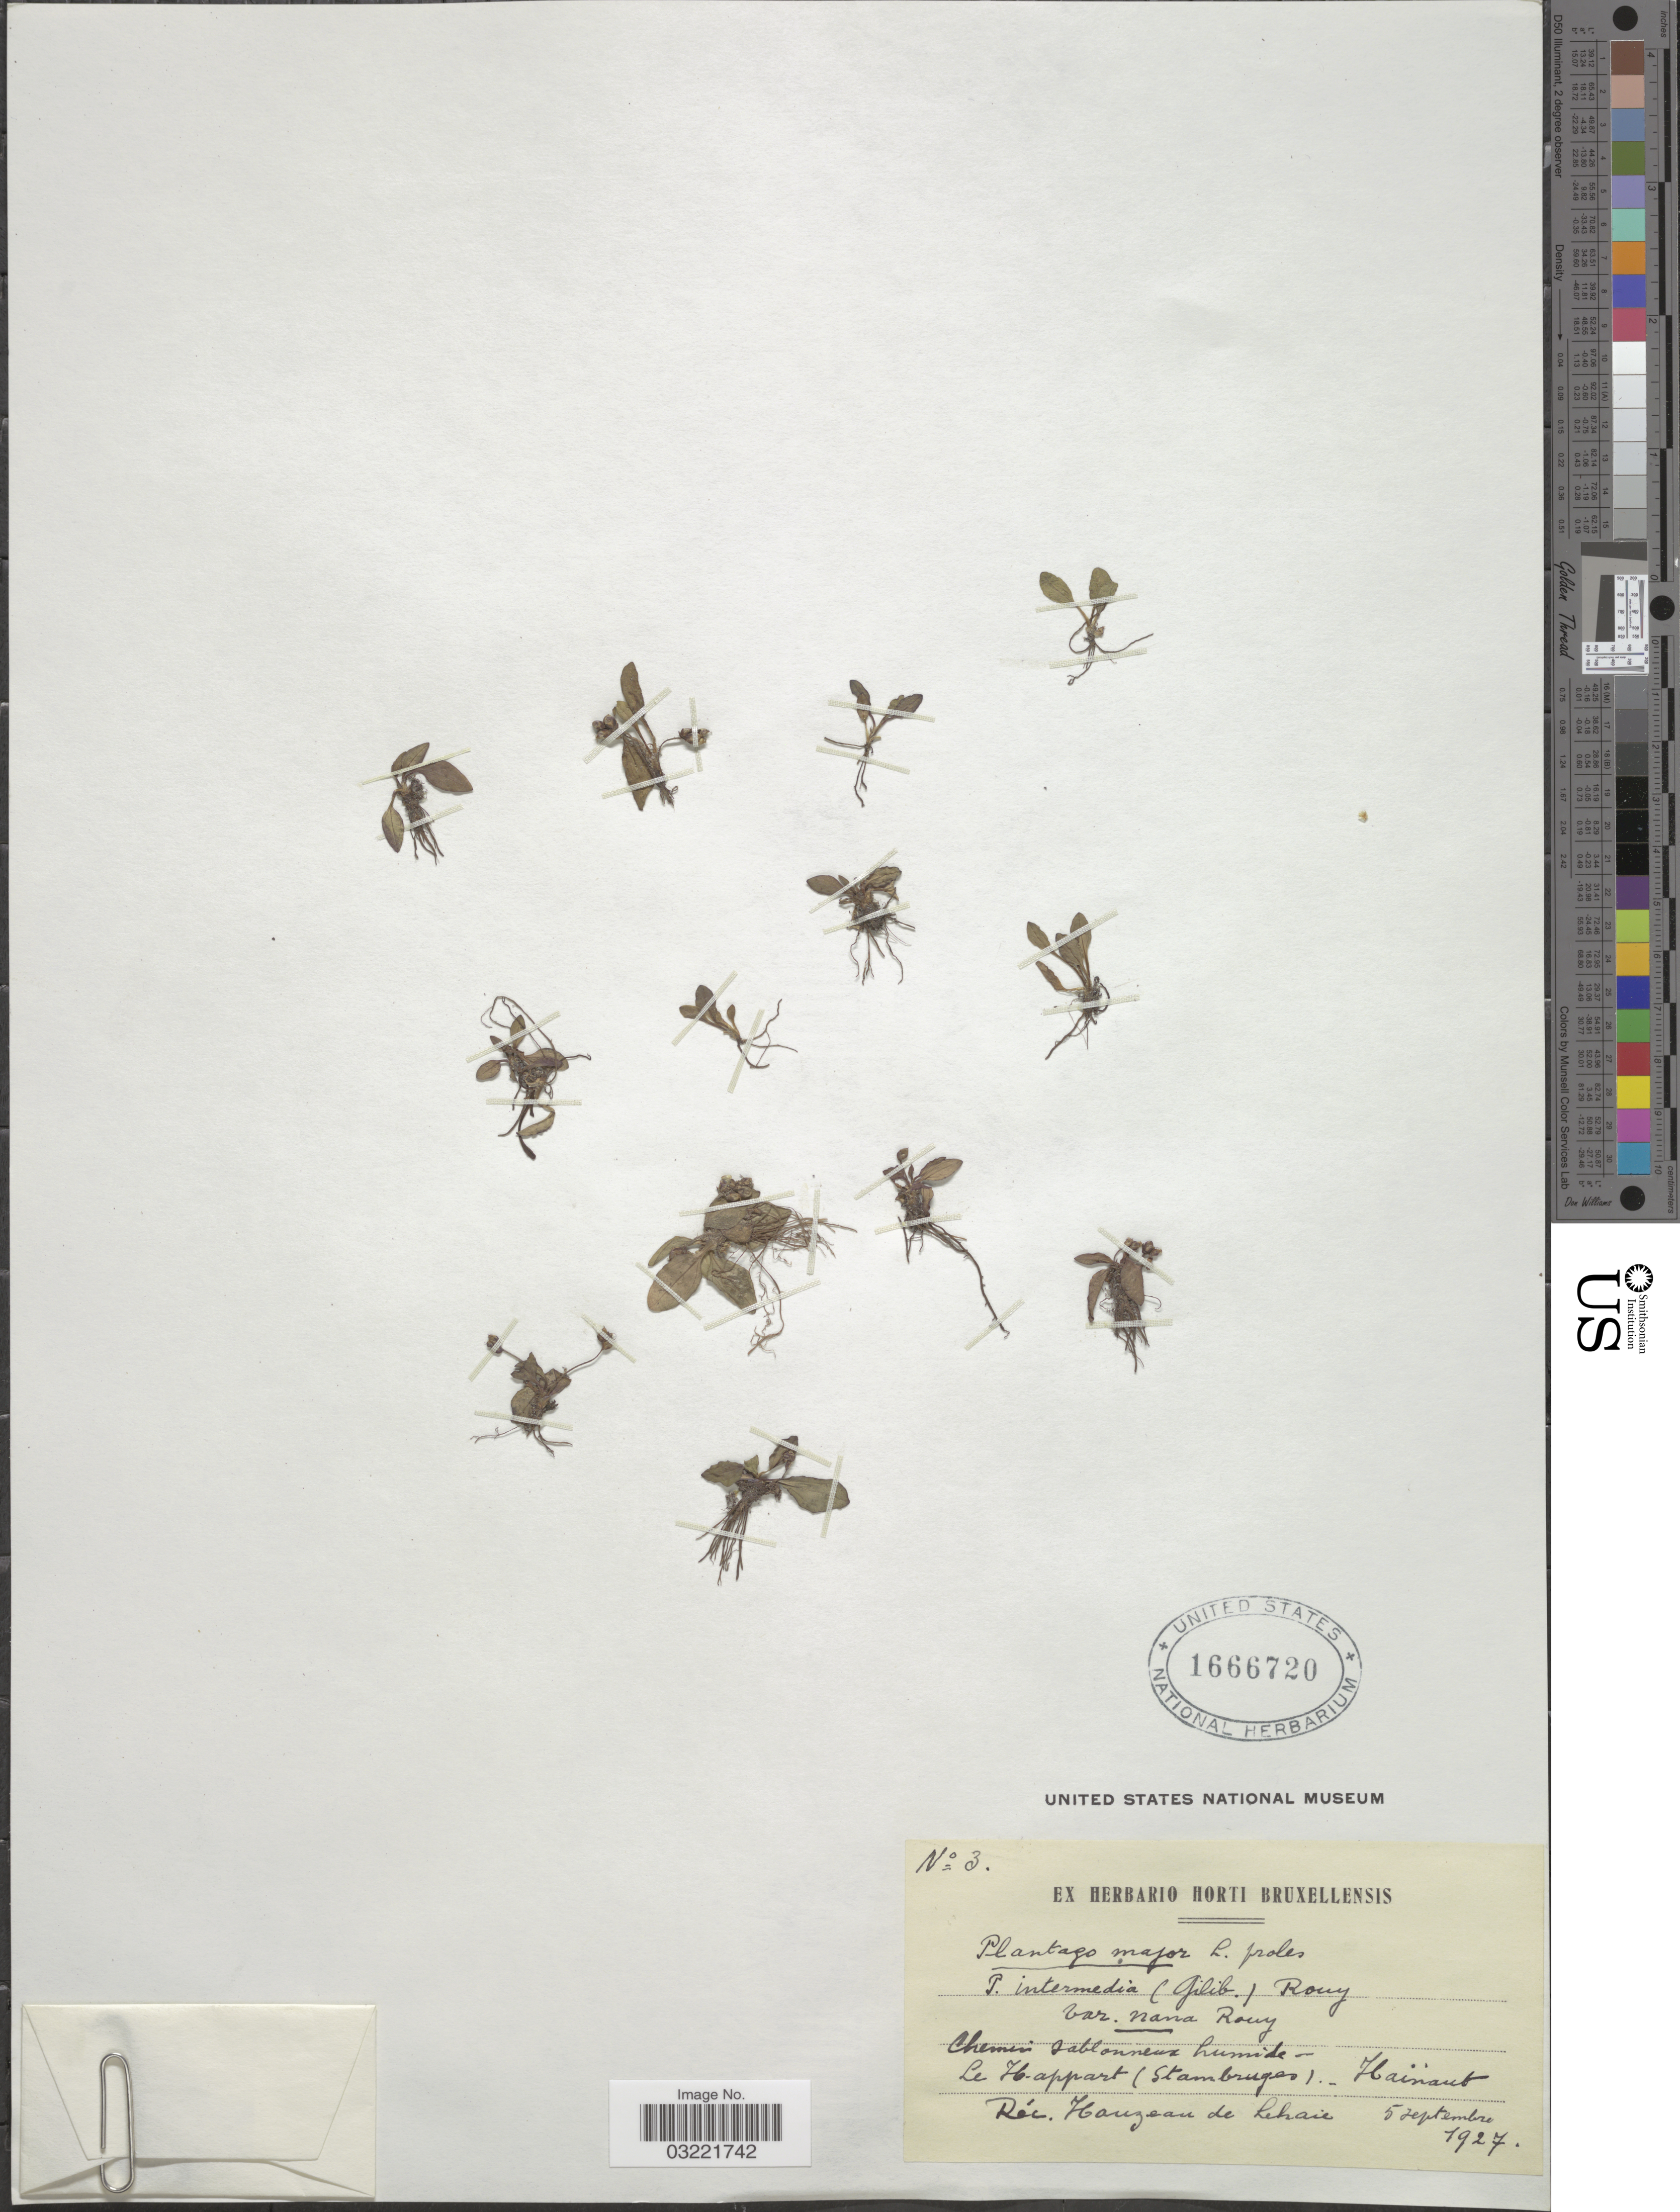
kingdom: Plantae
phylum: Tracheophyta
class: Magnoliopsida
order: Lamiales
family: Plantaginaceae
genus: Plantago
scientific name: Plantago major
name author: L.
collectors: J. Houzeau de Lehaie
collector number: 3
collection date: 1927-09-05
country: France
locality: Le Happart (Stambruges). - Hainaut.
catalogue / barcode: US 1666720